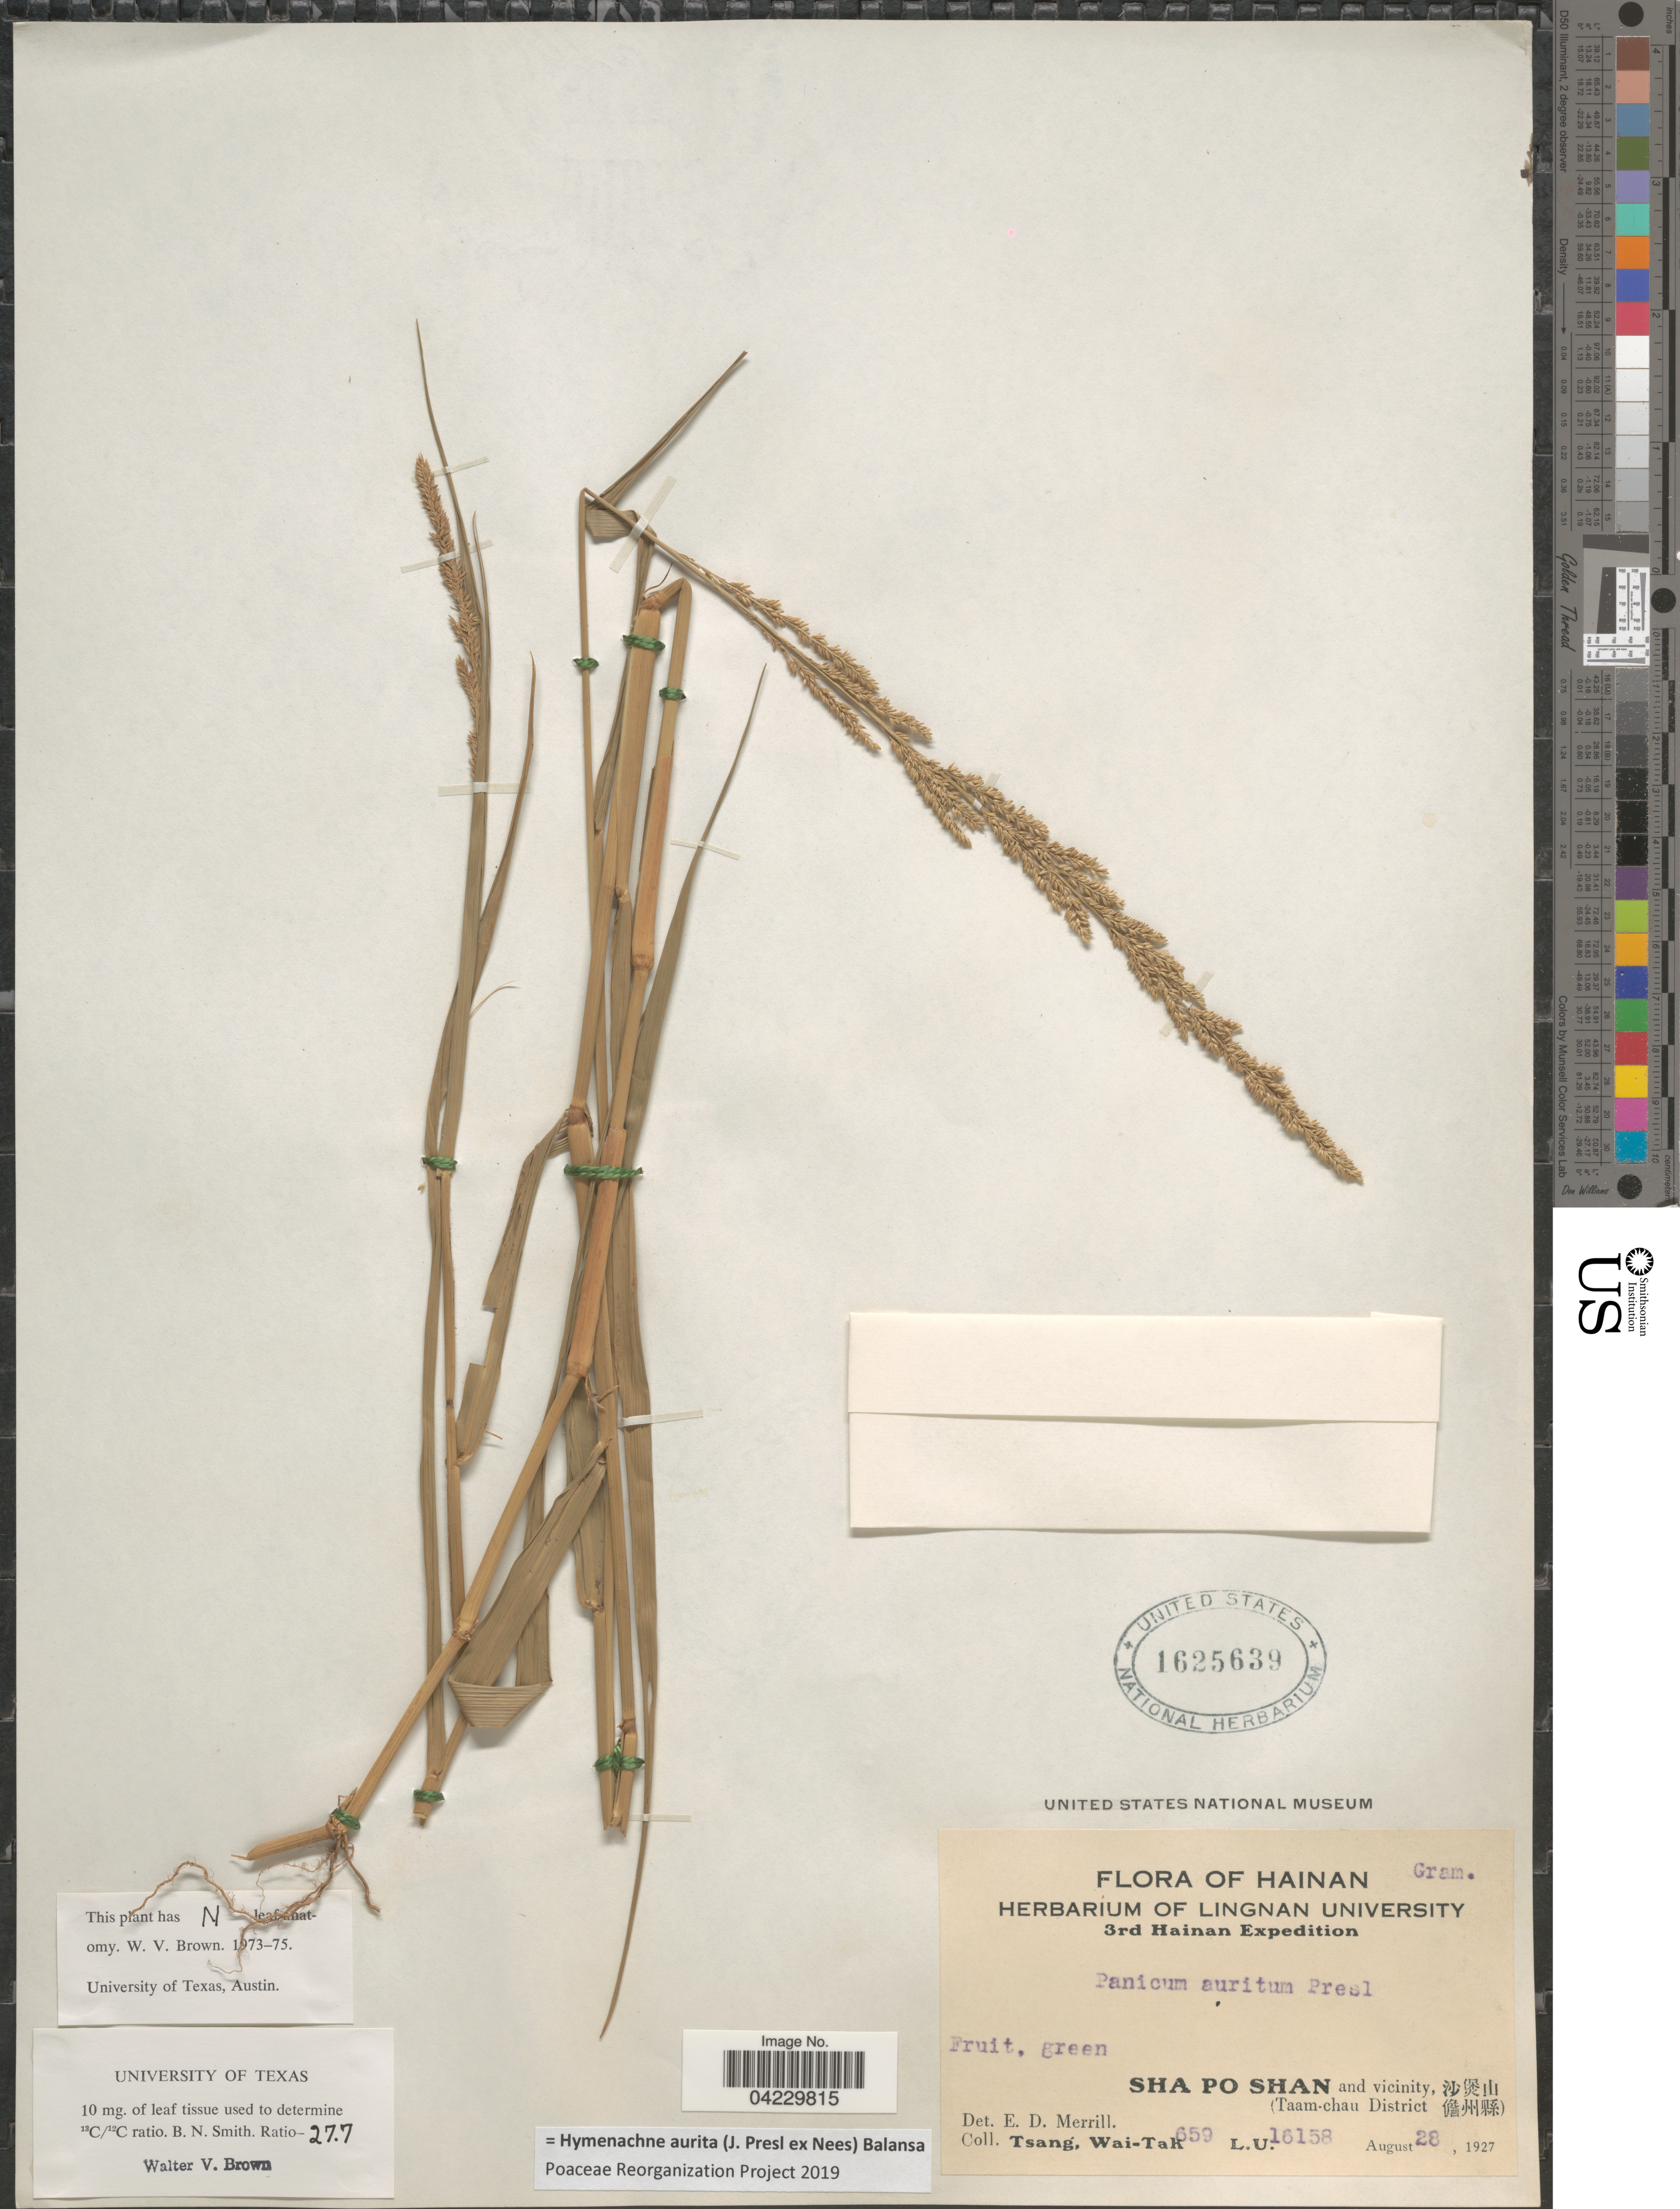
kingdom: Plantae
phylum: Tracheophyta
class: Liliopsida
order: Poales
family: Poaceae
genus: Hymenachne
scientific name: Hymenachne aurita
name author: (J. Presl ex Nees) Balansa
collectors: W. T. Tsang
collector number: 659L.U.16158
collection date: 1927-08-28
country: China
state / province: Hainan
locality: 3rd Hainan E[Foreign script]pedition. Sha Po Shan and vicinity, [Foreign script] (Taam-chan District [Foreign script]).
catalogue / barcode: US 1625639